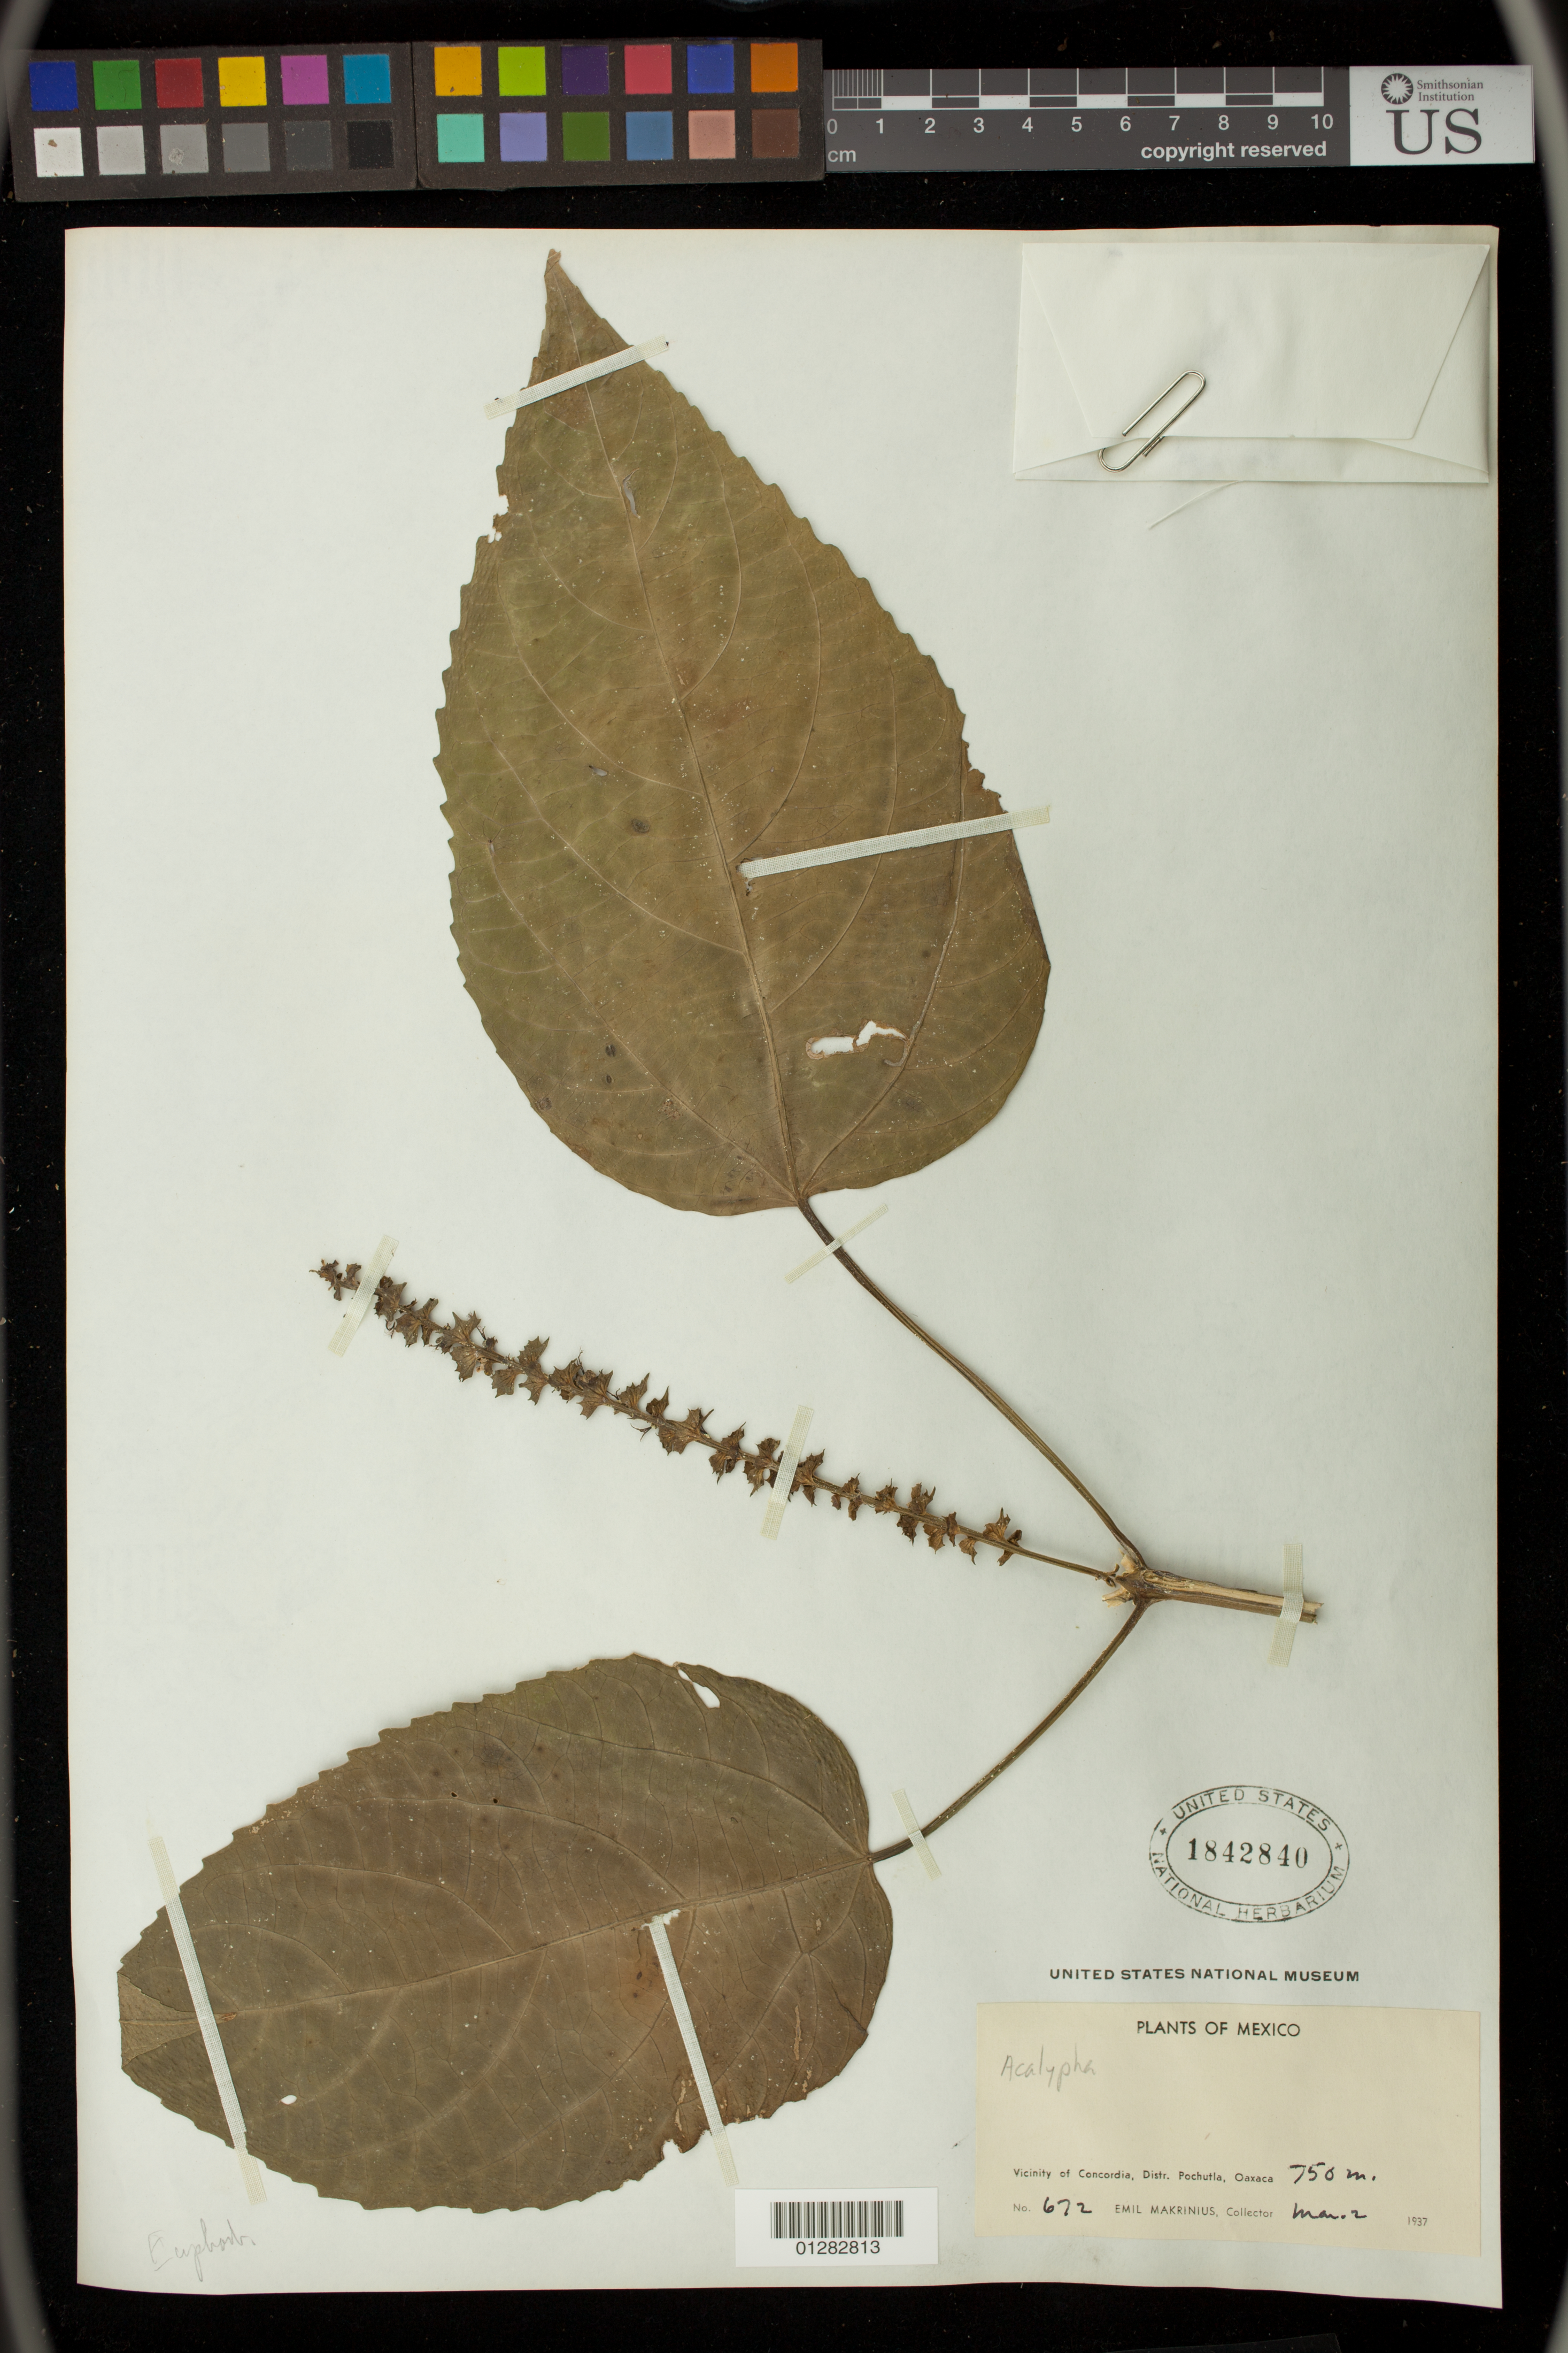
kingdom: Plantae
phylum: Tracheophyta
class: Magnoliopsida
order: Malpighiales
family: Euphorbiaceae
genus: Acalypha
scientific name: Acalypha sp.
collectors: E. Makrinius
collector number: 672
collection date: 1937-03-02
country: Mexico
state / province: Oaxaca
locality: Vicinity of Concordia, Distr. Pochutla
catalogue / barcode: US 1842840